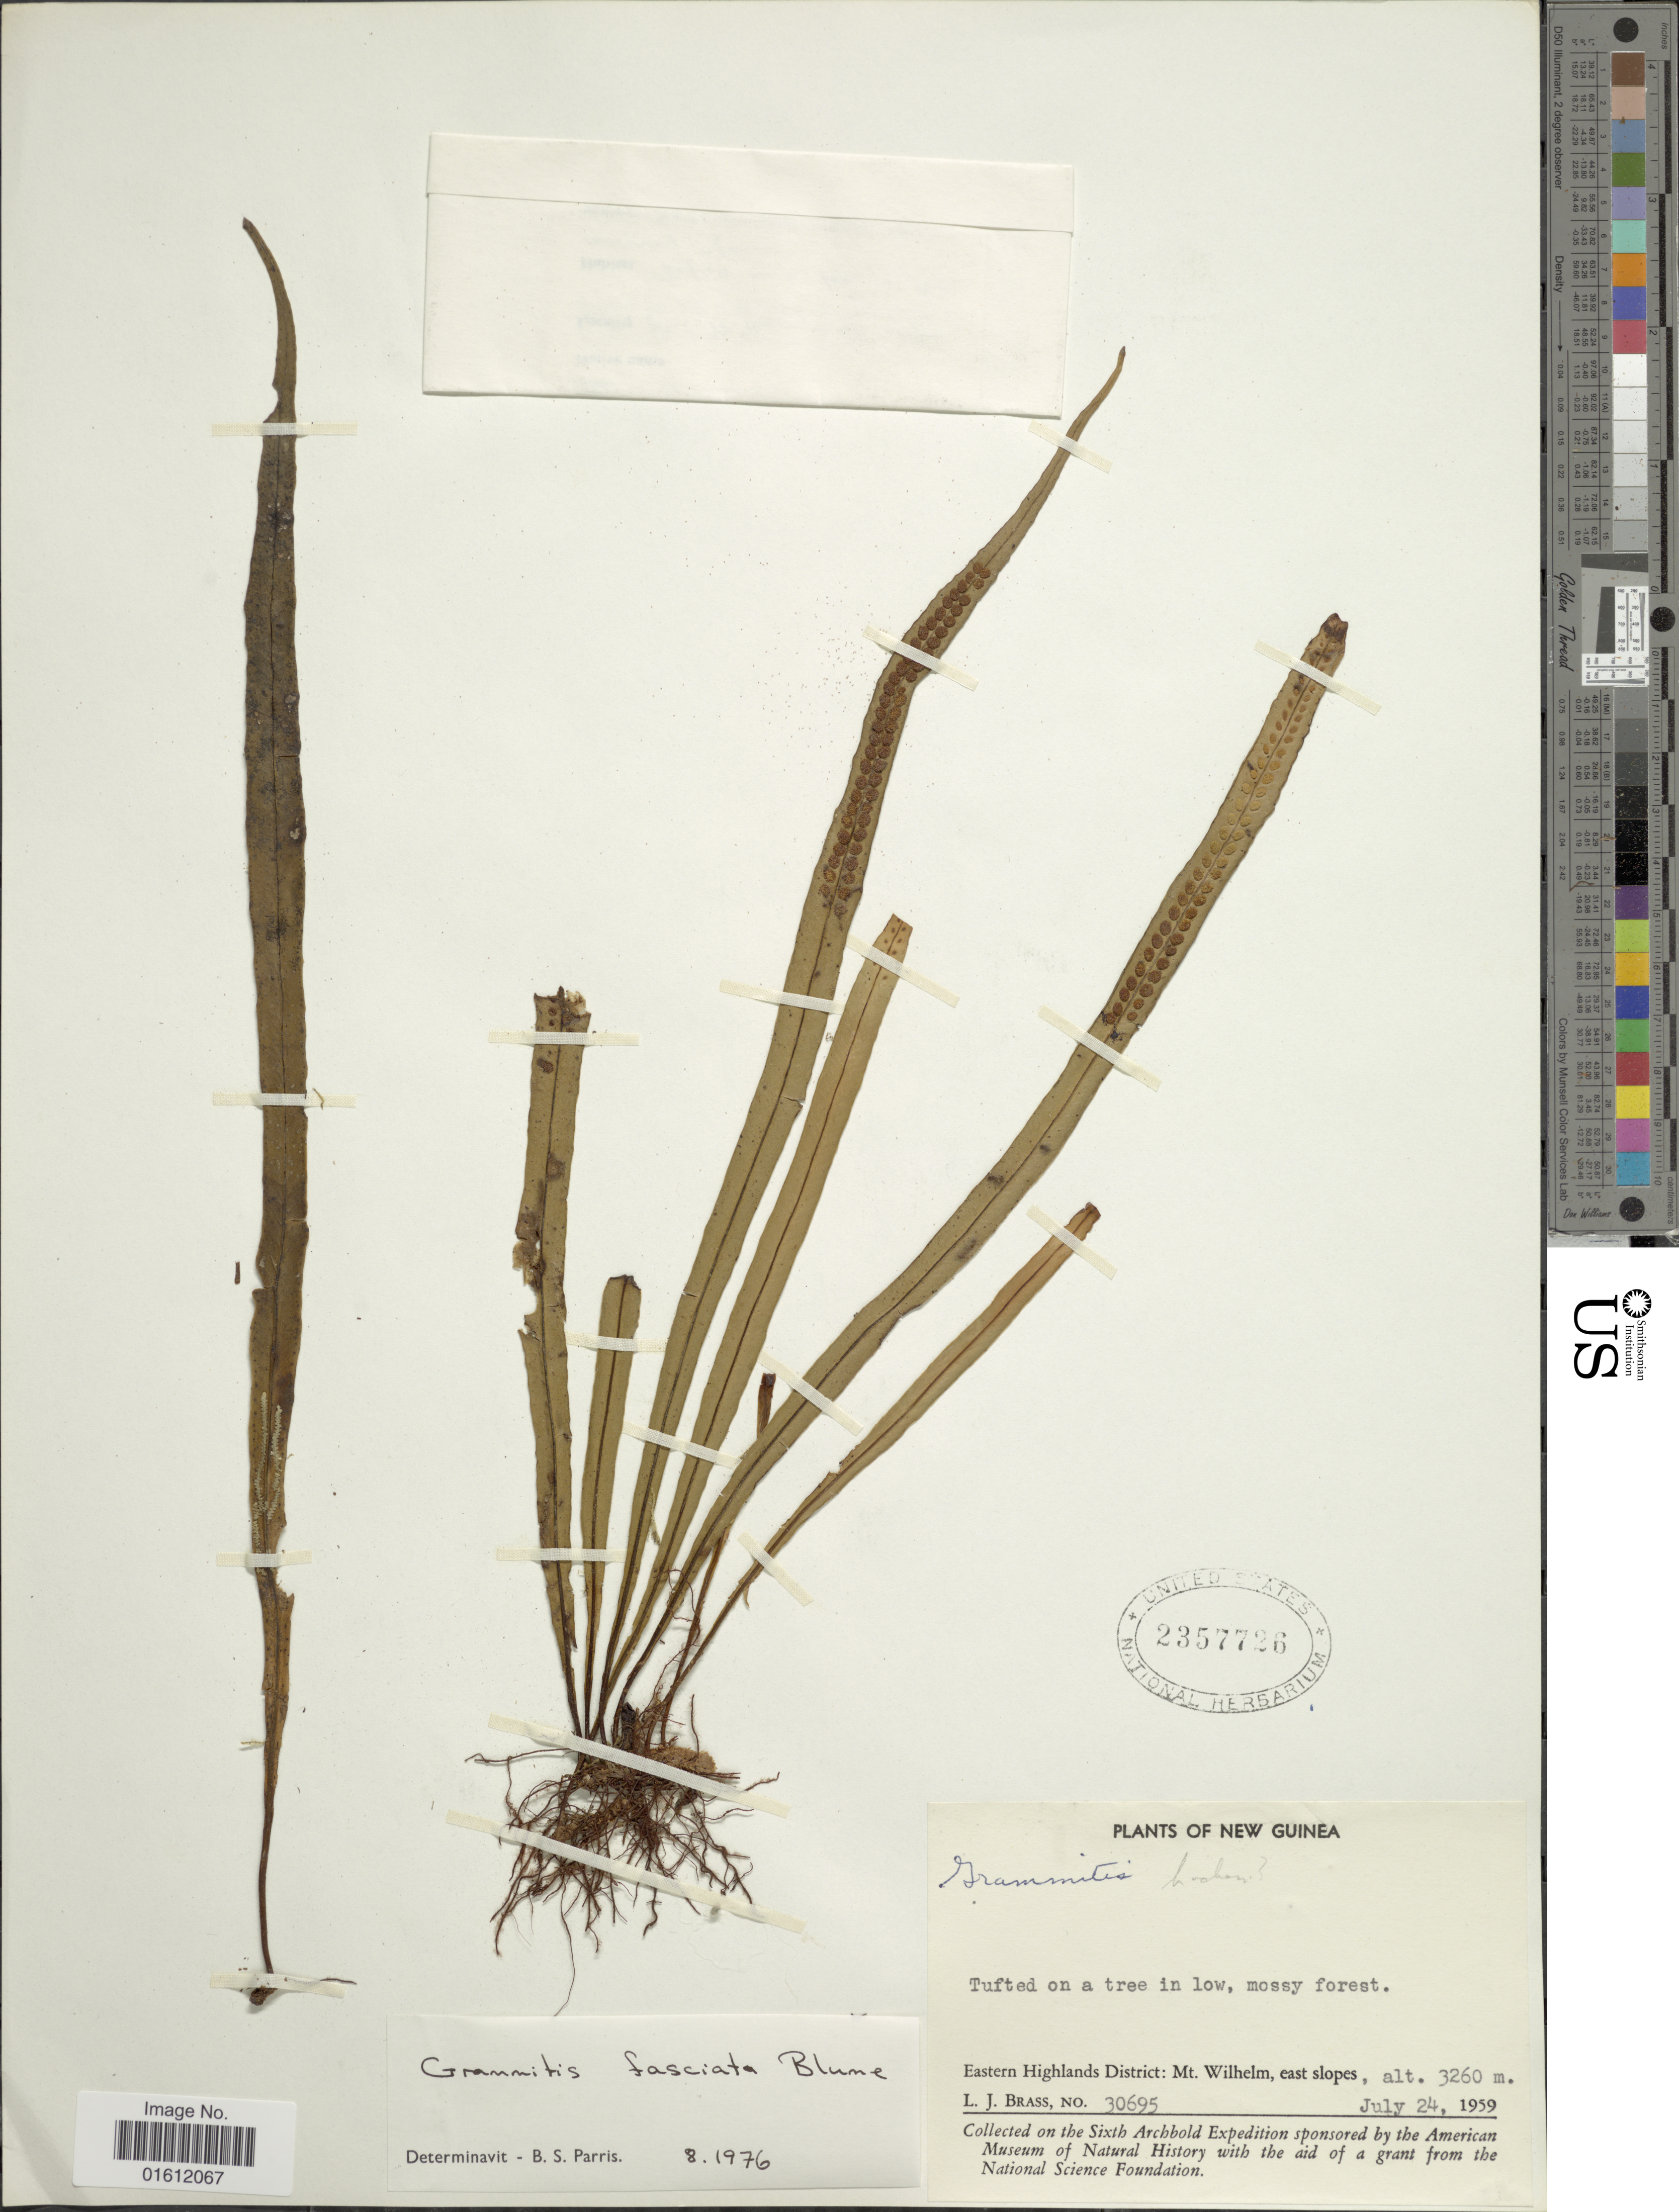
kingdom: Plantae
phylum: Tracheophyta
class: Polypodiopsida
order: Polypodiales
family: Polypodiaceae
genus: Oreogrammitis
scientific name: Oreogrammitis fasciata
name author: (Blume) Parris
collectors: L. J. Brass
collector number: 30695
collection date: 1959-07-24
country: Papua New Guinea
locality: New Guinea, Eastern Highlands District: Mt Wilhel, east slopes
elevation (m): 3260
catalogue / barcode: US 2357726